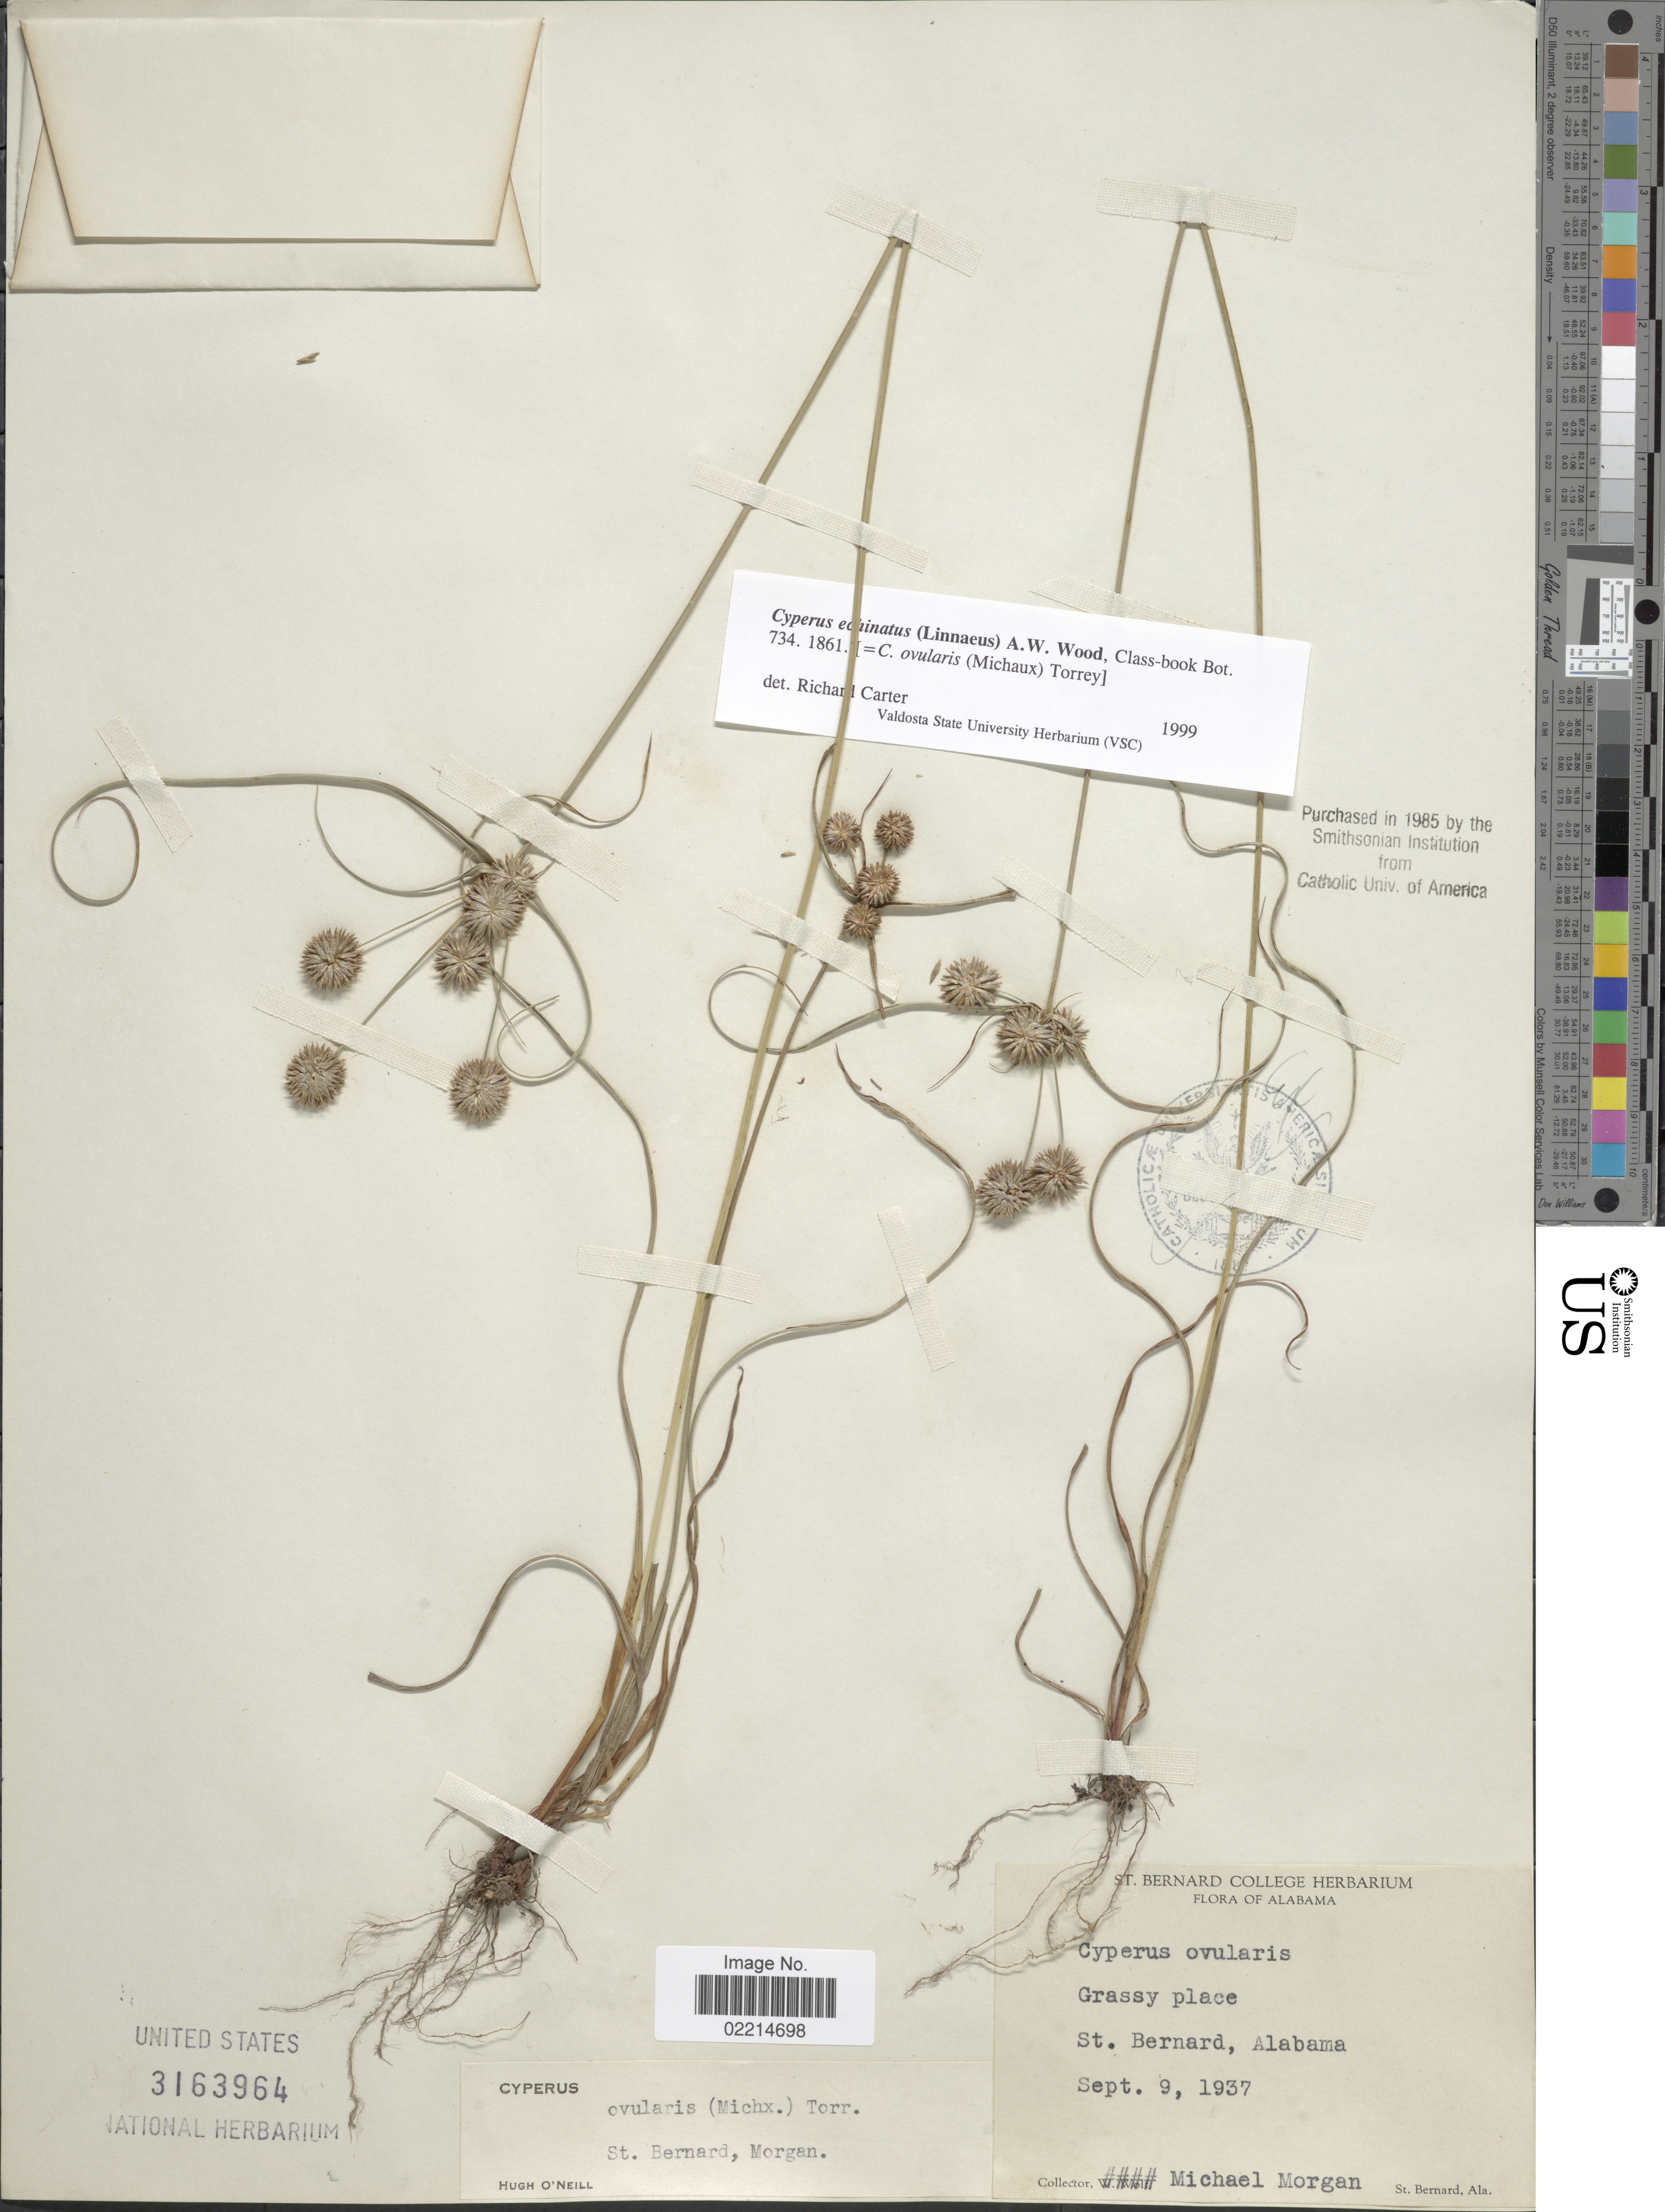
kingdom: Plantae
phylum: Tracheophyta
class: Liliopsida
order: Poales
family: Cyperaceae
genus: Cyperus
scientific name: Cyperus echinatus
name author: (L.) Alph. Wood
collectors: M. Morgan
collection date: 1937-09-09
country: United States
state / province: Alabama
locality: St. Bernard, Alabama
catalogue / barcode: US 3163964